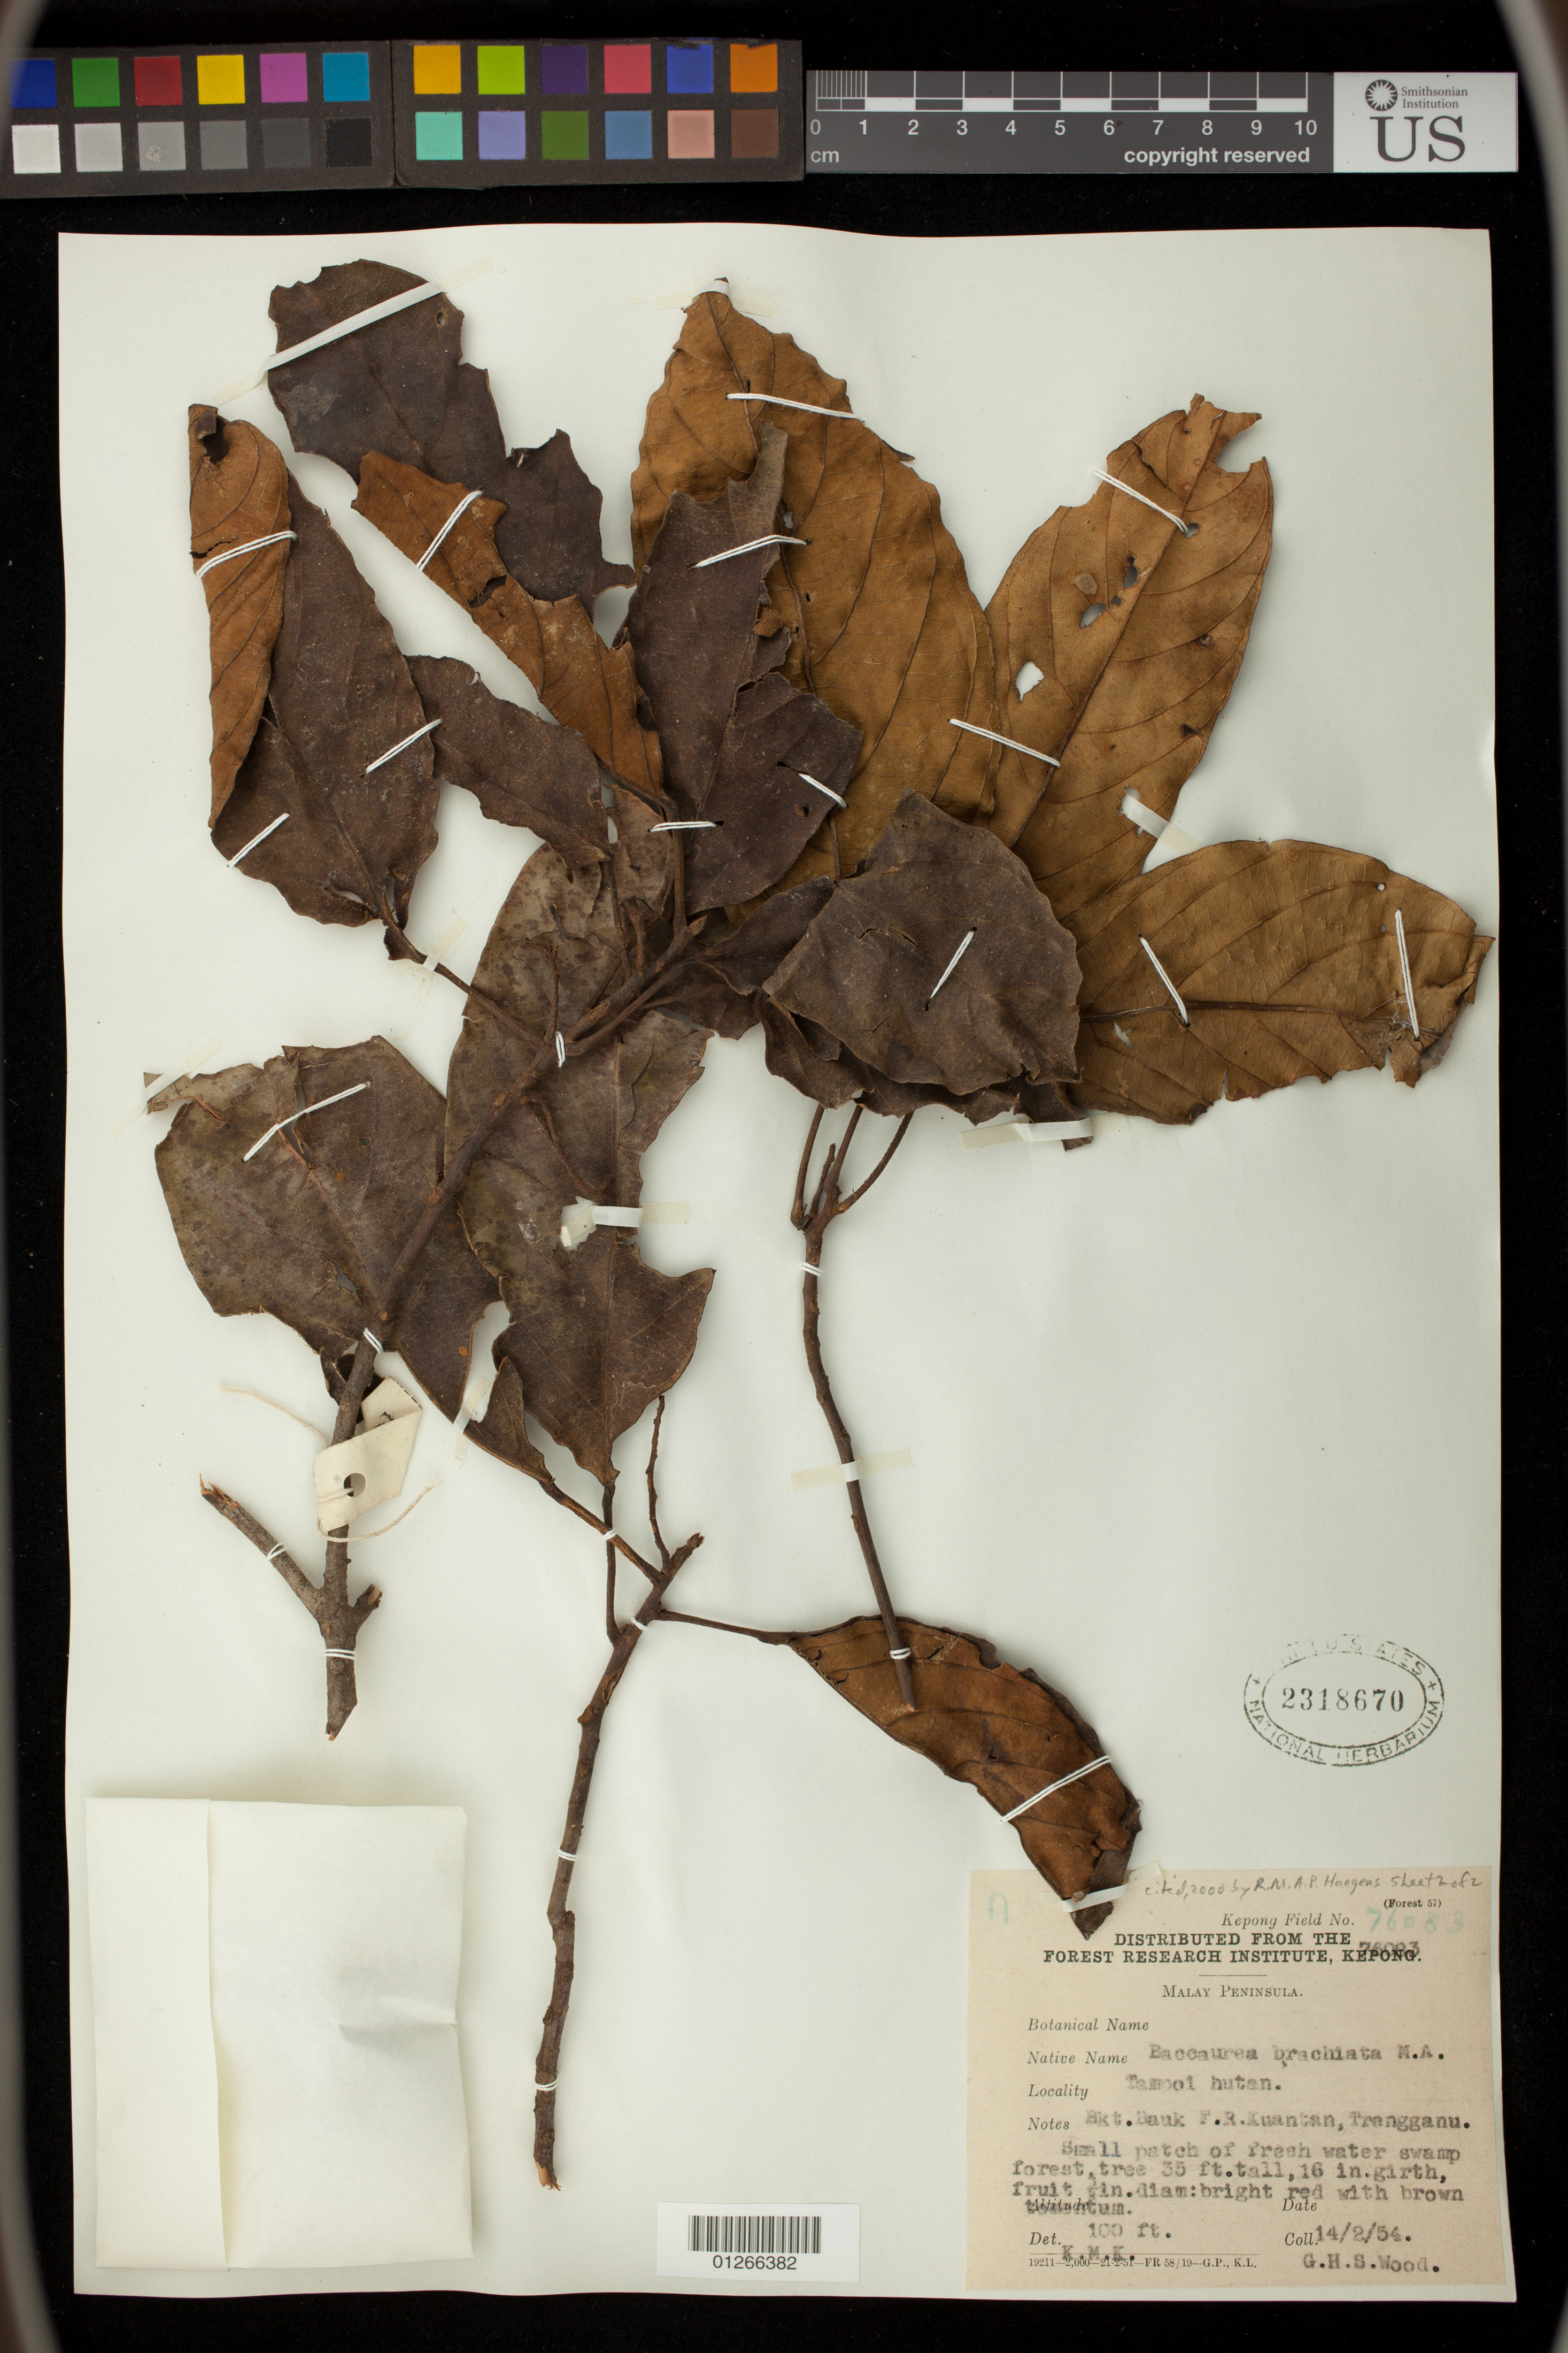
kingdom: Plantae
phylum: Tracheophyta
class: Magnoliopsida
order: Malpighiales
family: Phyllanthaceae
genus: Baccaurea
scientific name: Baccaurea bracteata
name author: Müll. Arg.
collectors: G. Wood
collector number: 76083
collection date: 1954-02-14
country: Malaysia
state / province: Terengganu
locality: Malay Peninsula. Tampoi hutan. Bkt. Bauk F. R. Kuantan.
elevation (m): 30